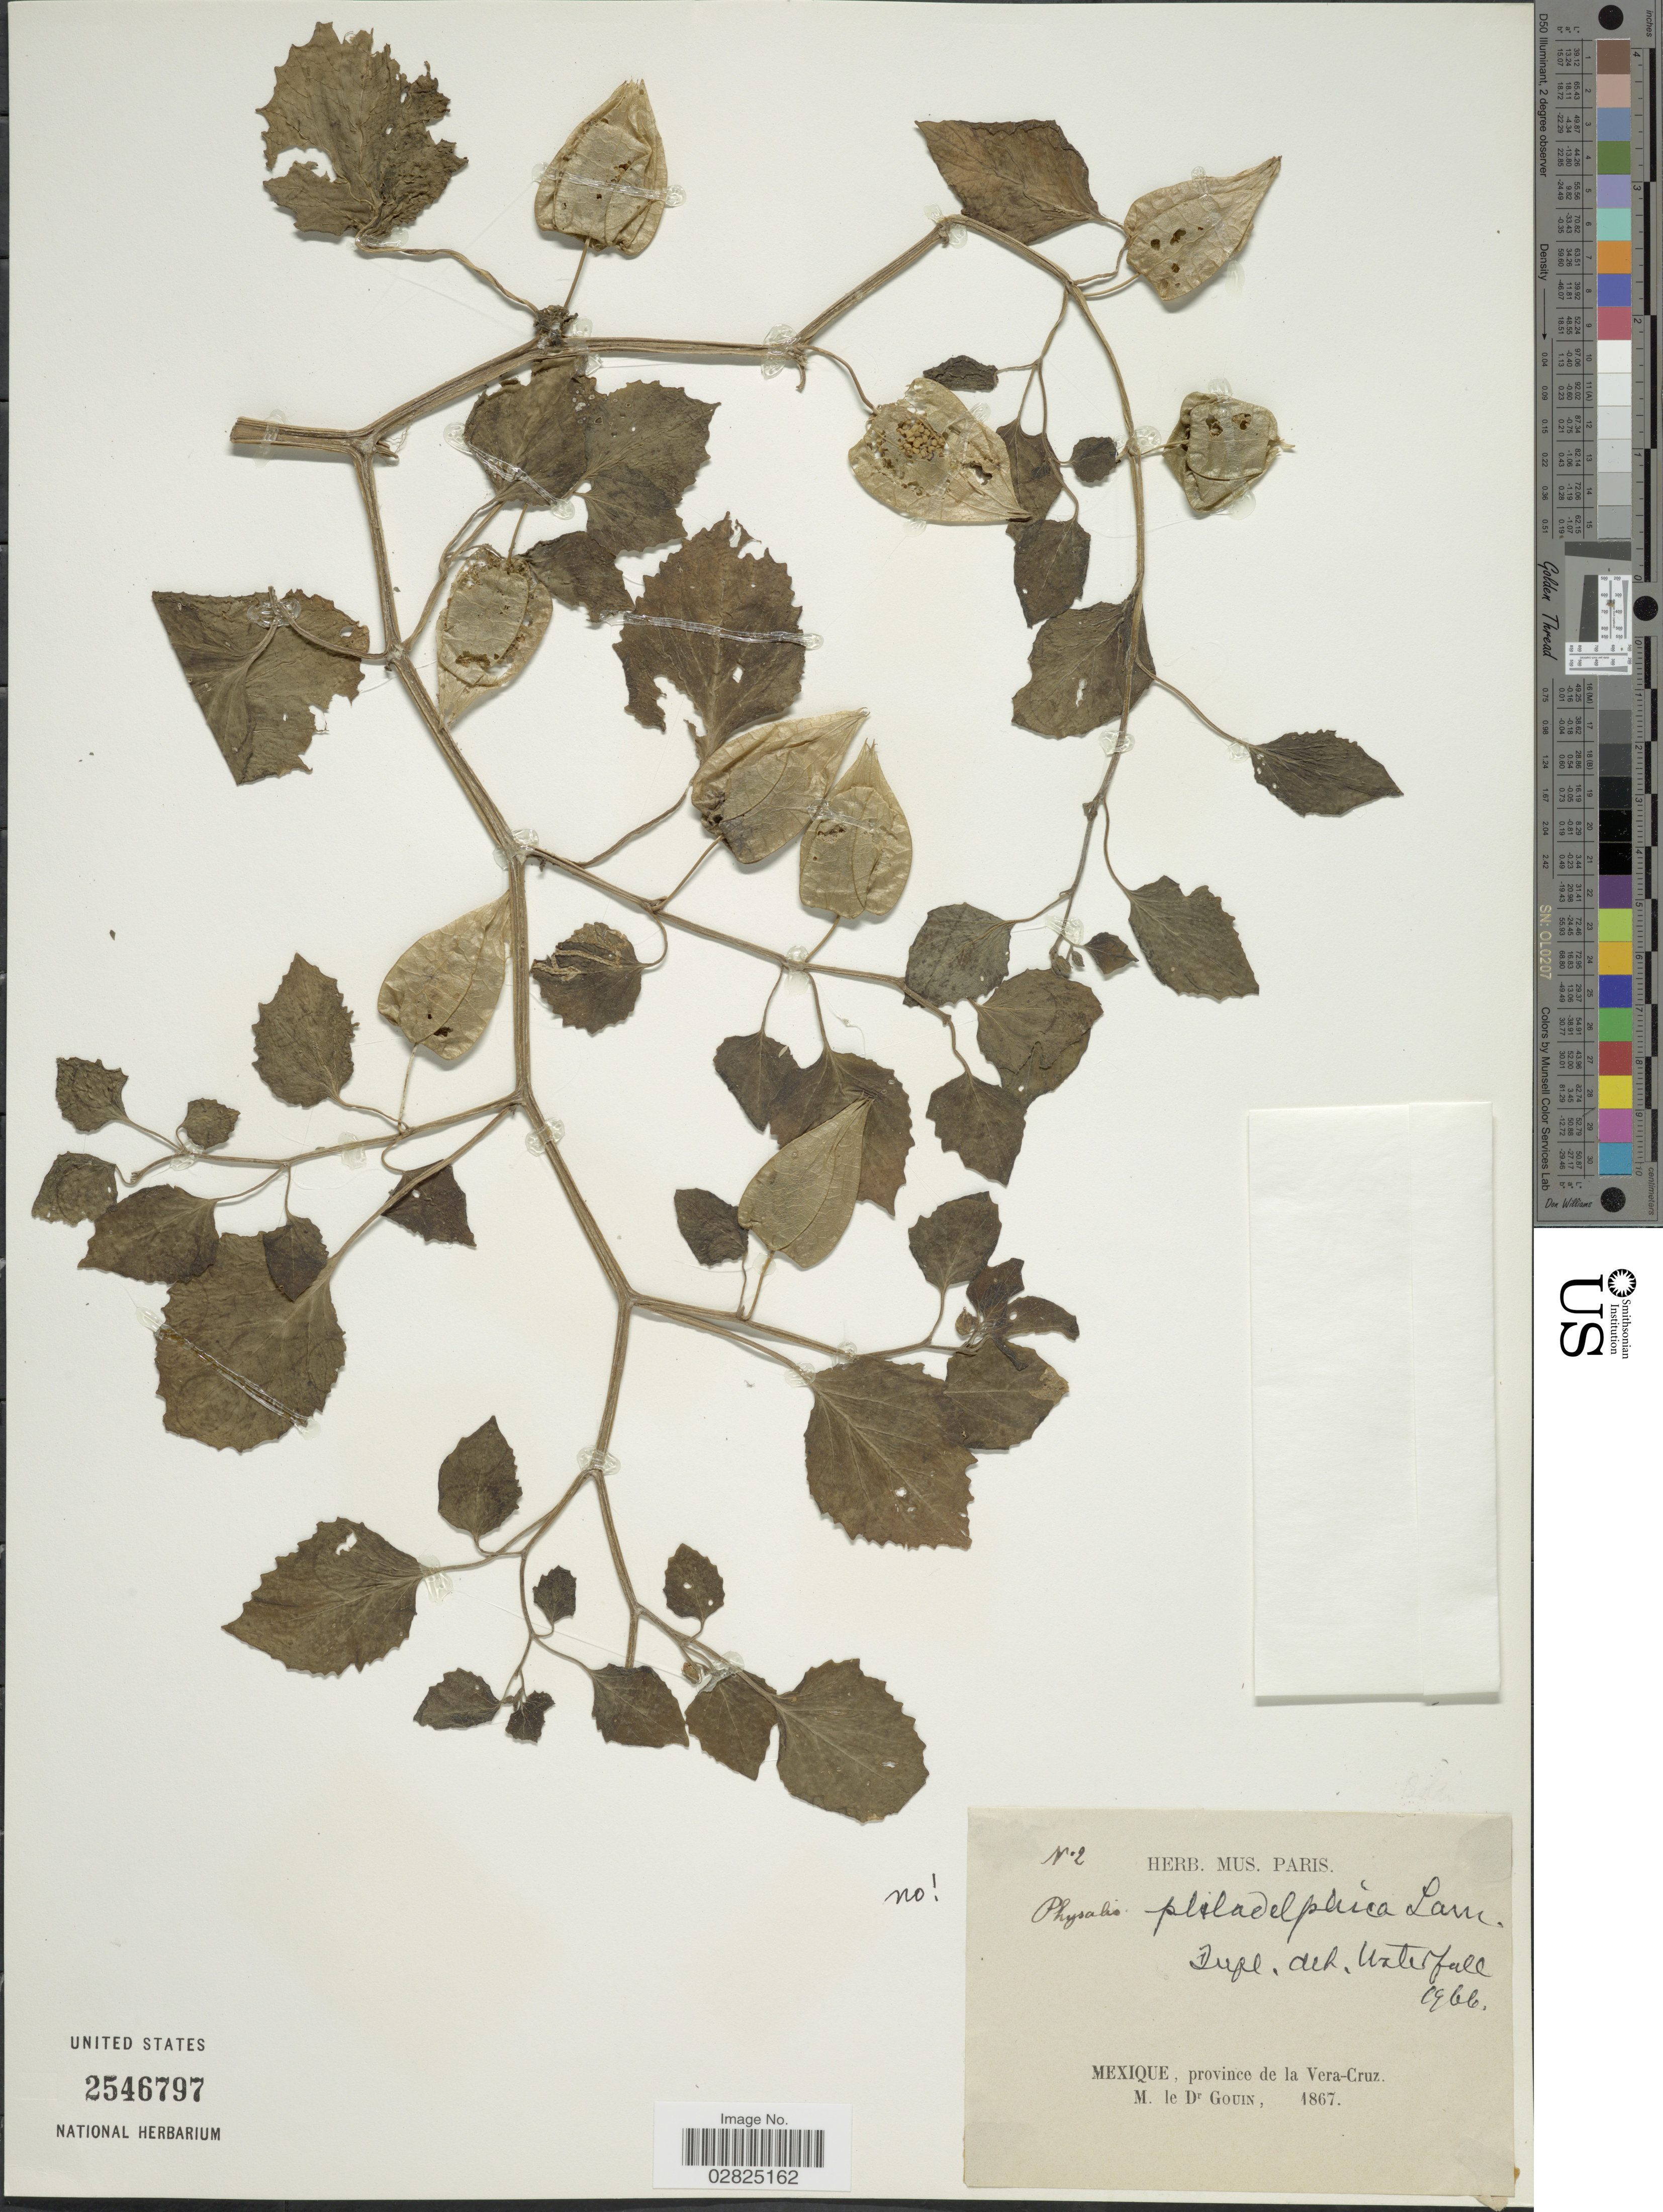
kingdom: Plantae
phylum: Tracheophyta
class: Magnoliopsida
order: Solanales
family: Solanaceae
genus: Physalis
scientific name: Physalis philadelphica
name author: Lam.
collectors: M. Gouin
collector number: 2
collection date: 1867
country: Mexico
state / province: Veracruz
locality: Province de la Vera-Cruz.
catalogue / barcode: US 2546797